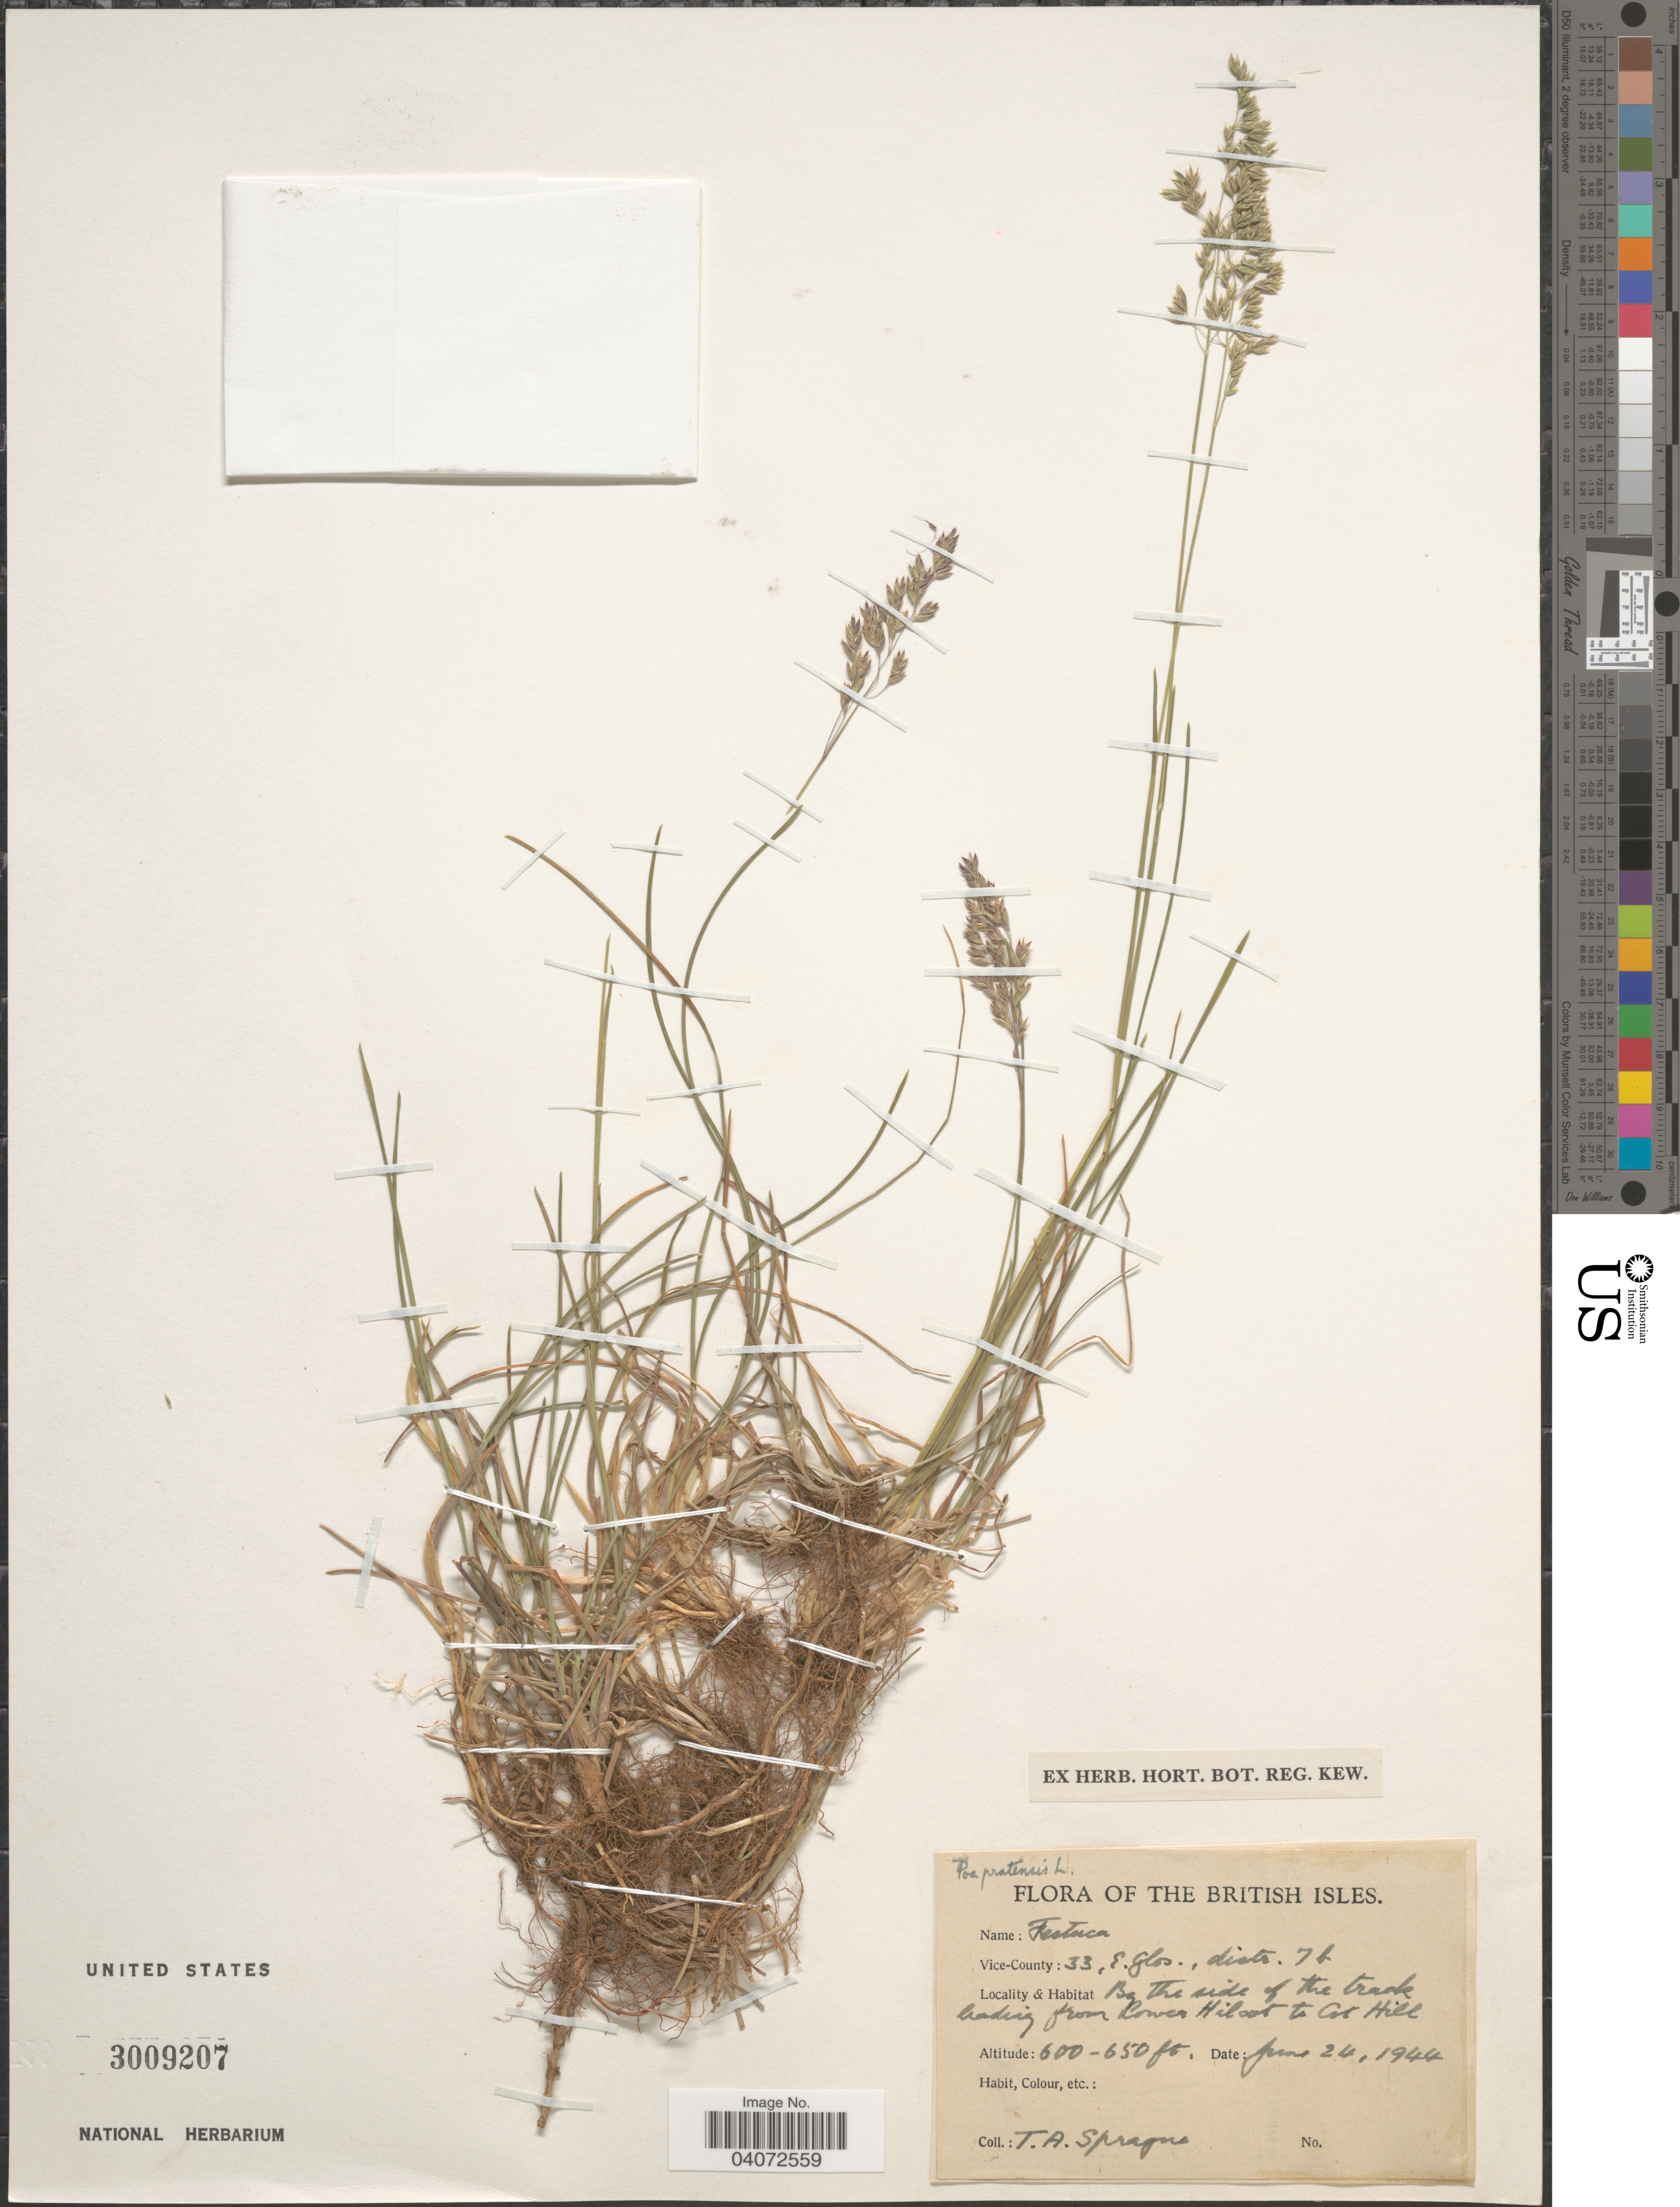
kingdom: Plantae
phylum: Tracheophyta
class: Liliopsida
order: Poales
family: Poaceae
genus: Poa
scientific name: Poa pratensis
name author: L.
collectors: T. A. Sprague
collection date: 1944-06-24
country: United Kingdom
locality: The British Isles. Vice-County: 33, E. Glos., distr, 7b. By The side of the track leading from Lower Hiloot to Cot Hill.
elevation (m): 183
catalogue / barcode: US 3009207